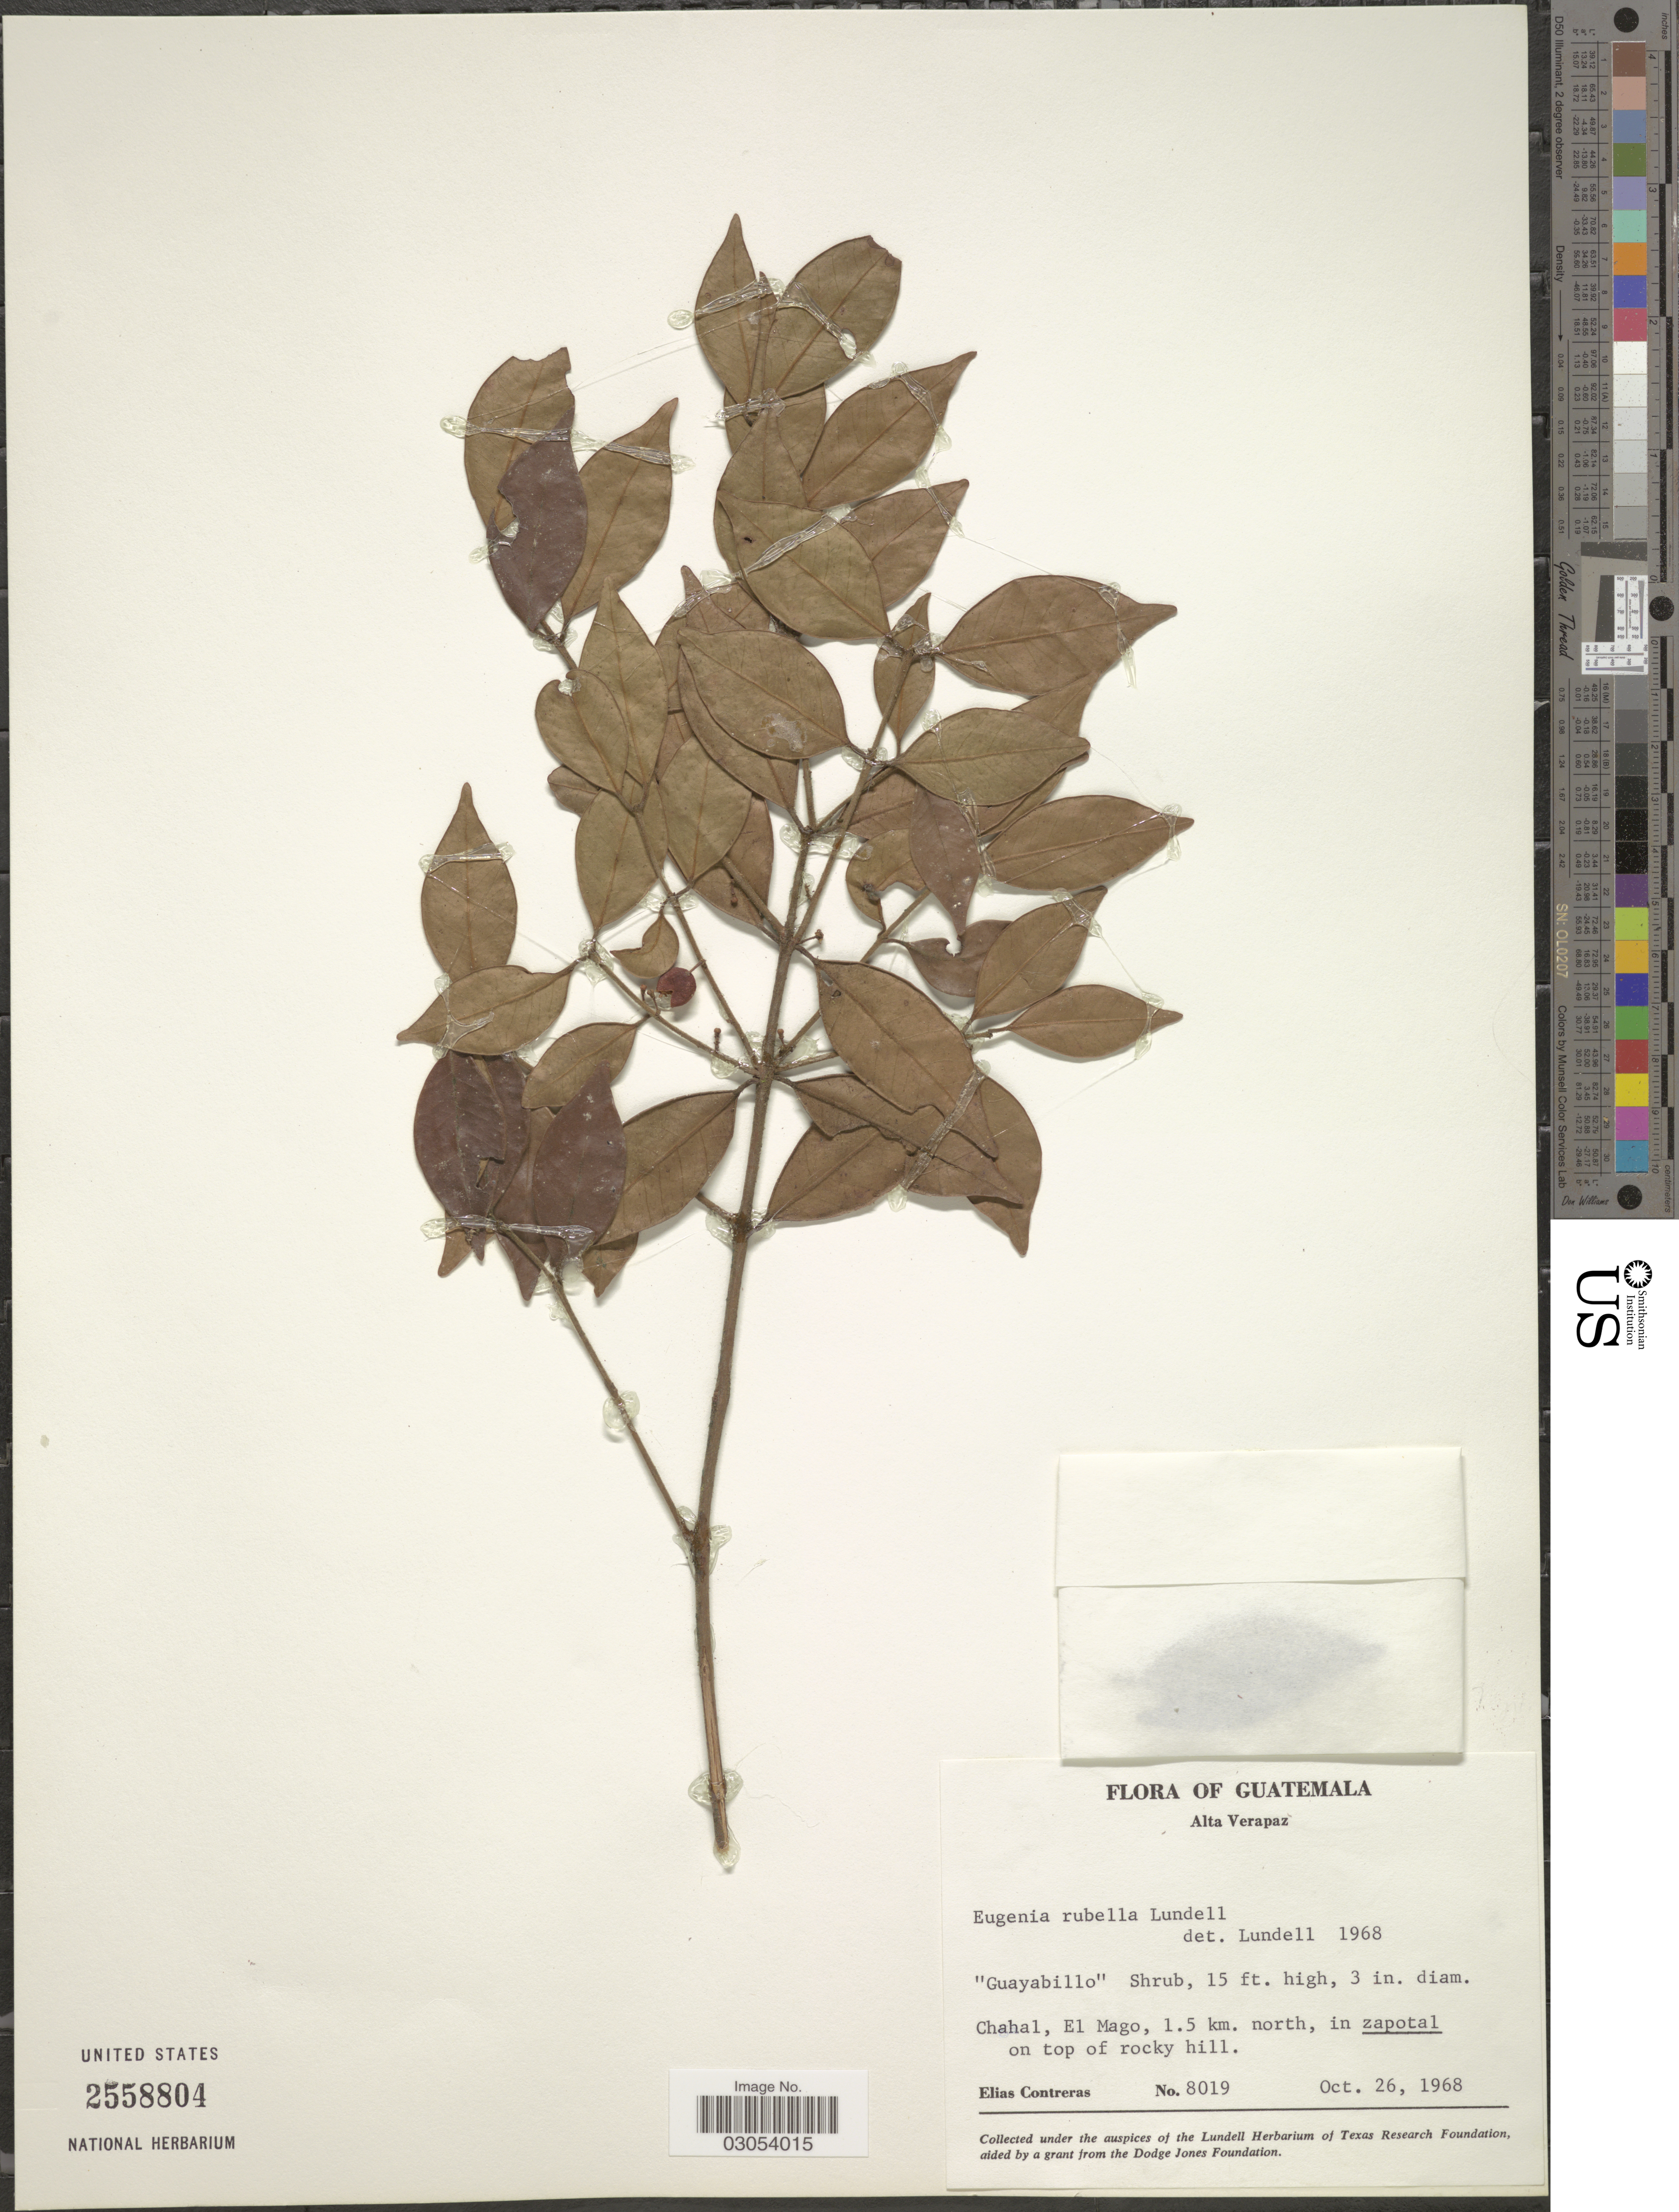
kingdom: Plantae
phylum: Tracheophyta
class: Magnoliopsida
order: Myrtales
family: Myrtaceae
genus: Eugenia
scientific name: Eugenia rubella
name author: Lundell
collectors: E. Contreras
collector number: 8019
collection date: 1968-10-26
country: Guatemala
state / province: Alta Verapaz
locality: Chahal, El Mago, 1.5 km. north, in zapotal on top of rocky hill.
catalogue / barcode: US 2558804